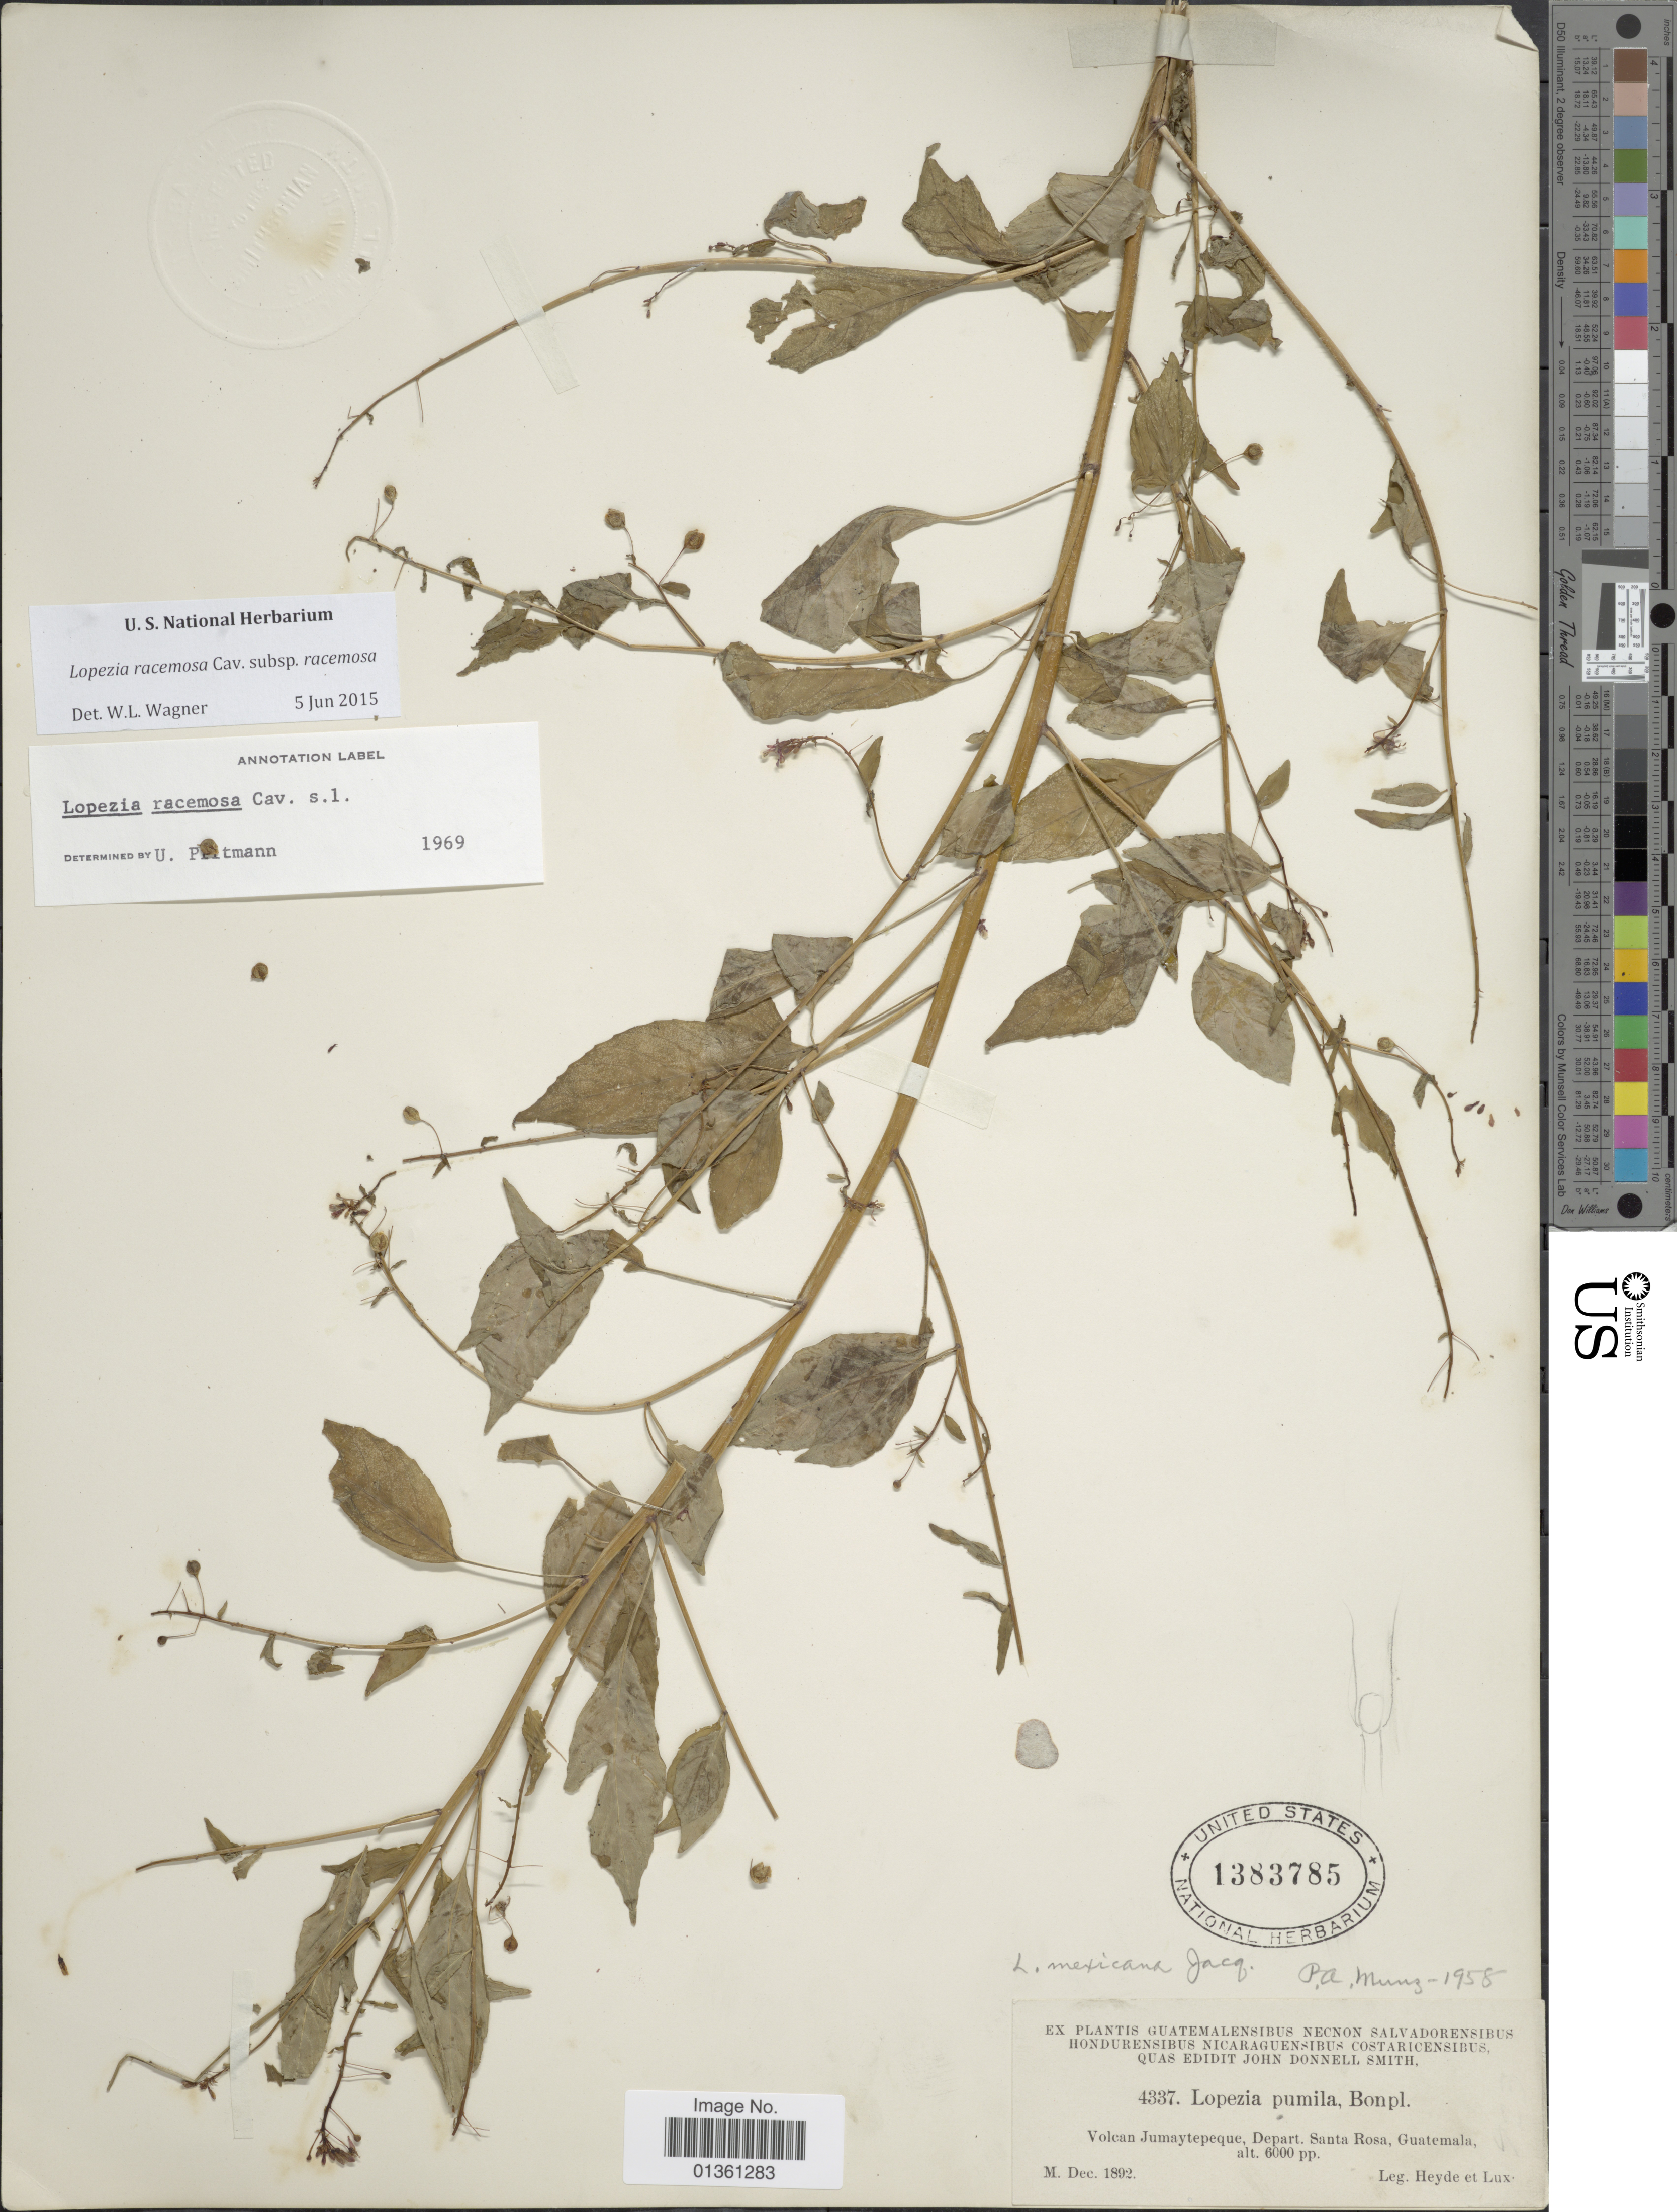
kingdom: Plantae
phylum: Tracheophyta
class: Magnoliopsida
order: Myrtales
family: Onagraceae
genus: Lopezia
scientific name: Lopezia racemosa subsp. racemosa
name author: Cav.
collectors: Heyde & Lux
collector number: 4337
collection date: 1892-12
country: Guatemala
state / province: Santa Rosa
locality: Volcan Jumaytepeque.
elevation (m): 1829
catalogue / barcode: US 1383785